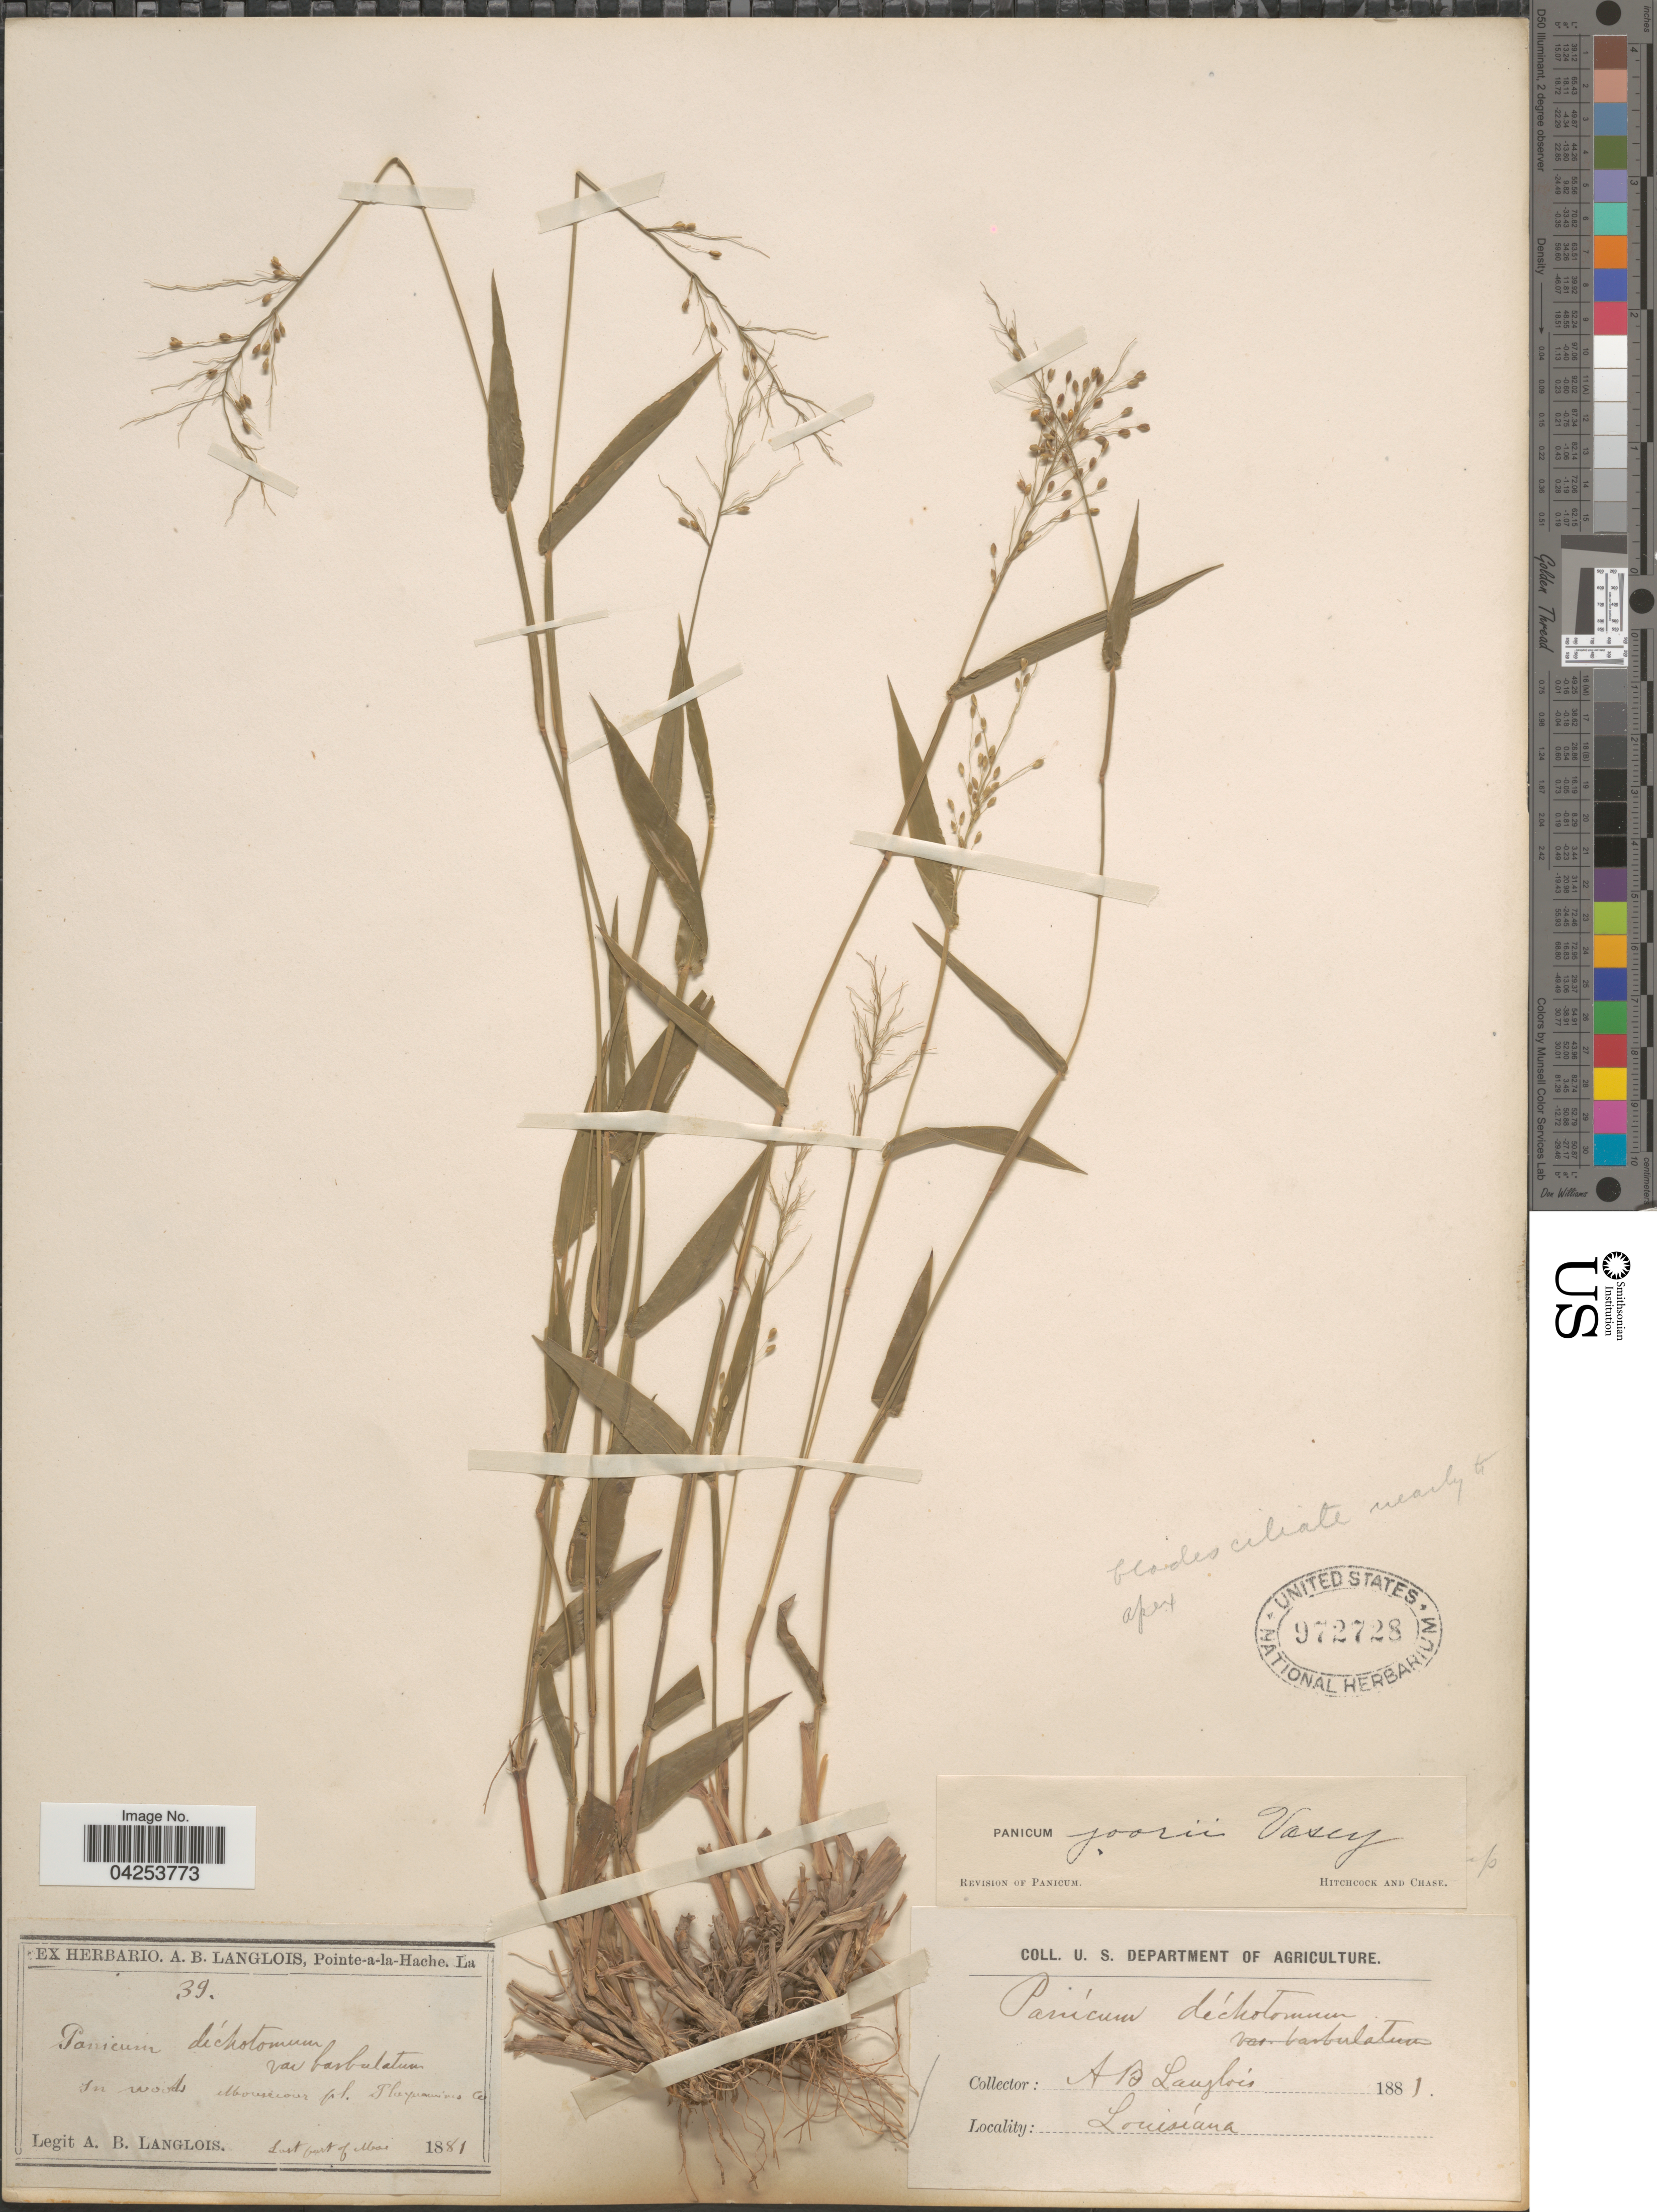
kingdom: Plantae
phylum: Tracheophyta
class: Liliopsida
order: Poales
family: Poaceae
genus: Dichanthelium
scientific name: Dichanthelium commutatum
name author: (Schult.) Gould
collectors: A. Langlois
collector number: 39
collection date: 1881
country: United States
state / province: Louisiana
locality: In woods Monsecour pl. Plaquemines Co.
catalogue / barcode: US 972728